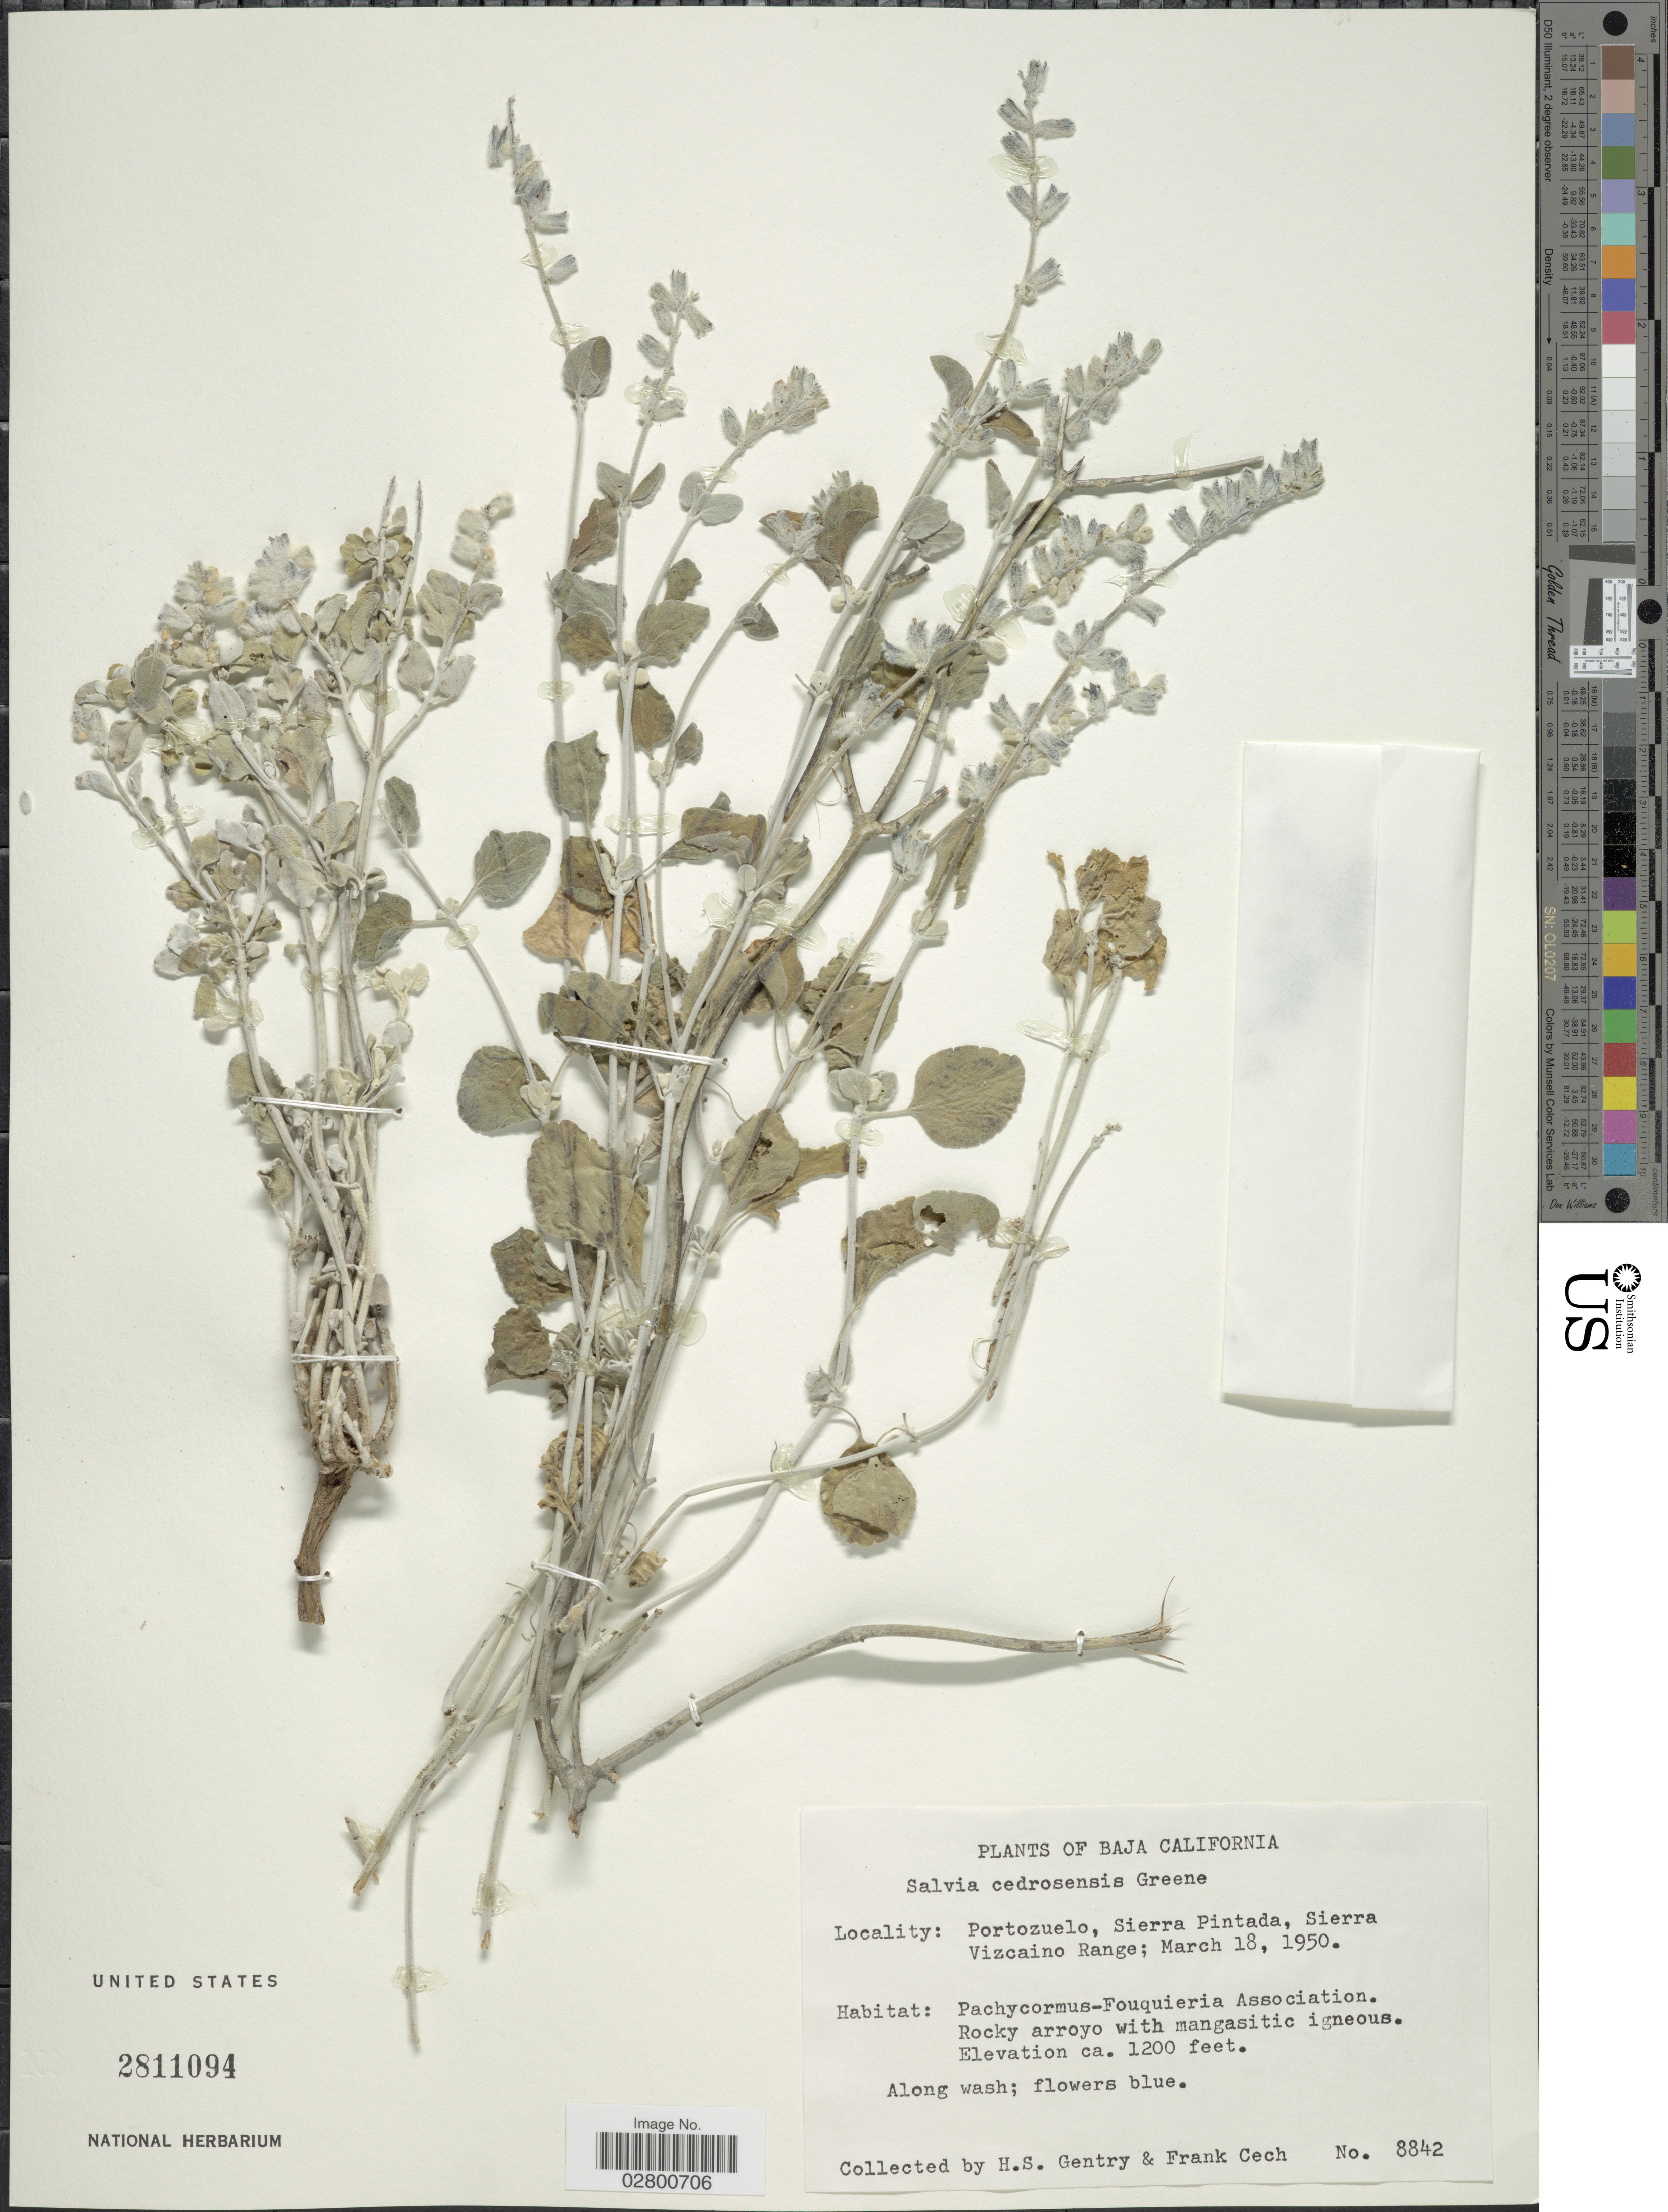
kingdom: Plantae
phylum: Tracheophyta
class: Magnoliopsida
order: Lamiales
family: Lamiaceae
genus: Salvia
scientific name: Salvia cedrosensis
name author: Greene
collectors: H. S. Gentry & F. Cech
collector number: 8842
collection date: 1950-03-18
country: Mexico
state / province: Baja California Sur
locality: Portozuelo, Sierra Pintada, Sierra Vizcaino Range.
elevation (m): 366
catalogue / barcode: US 2811094